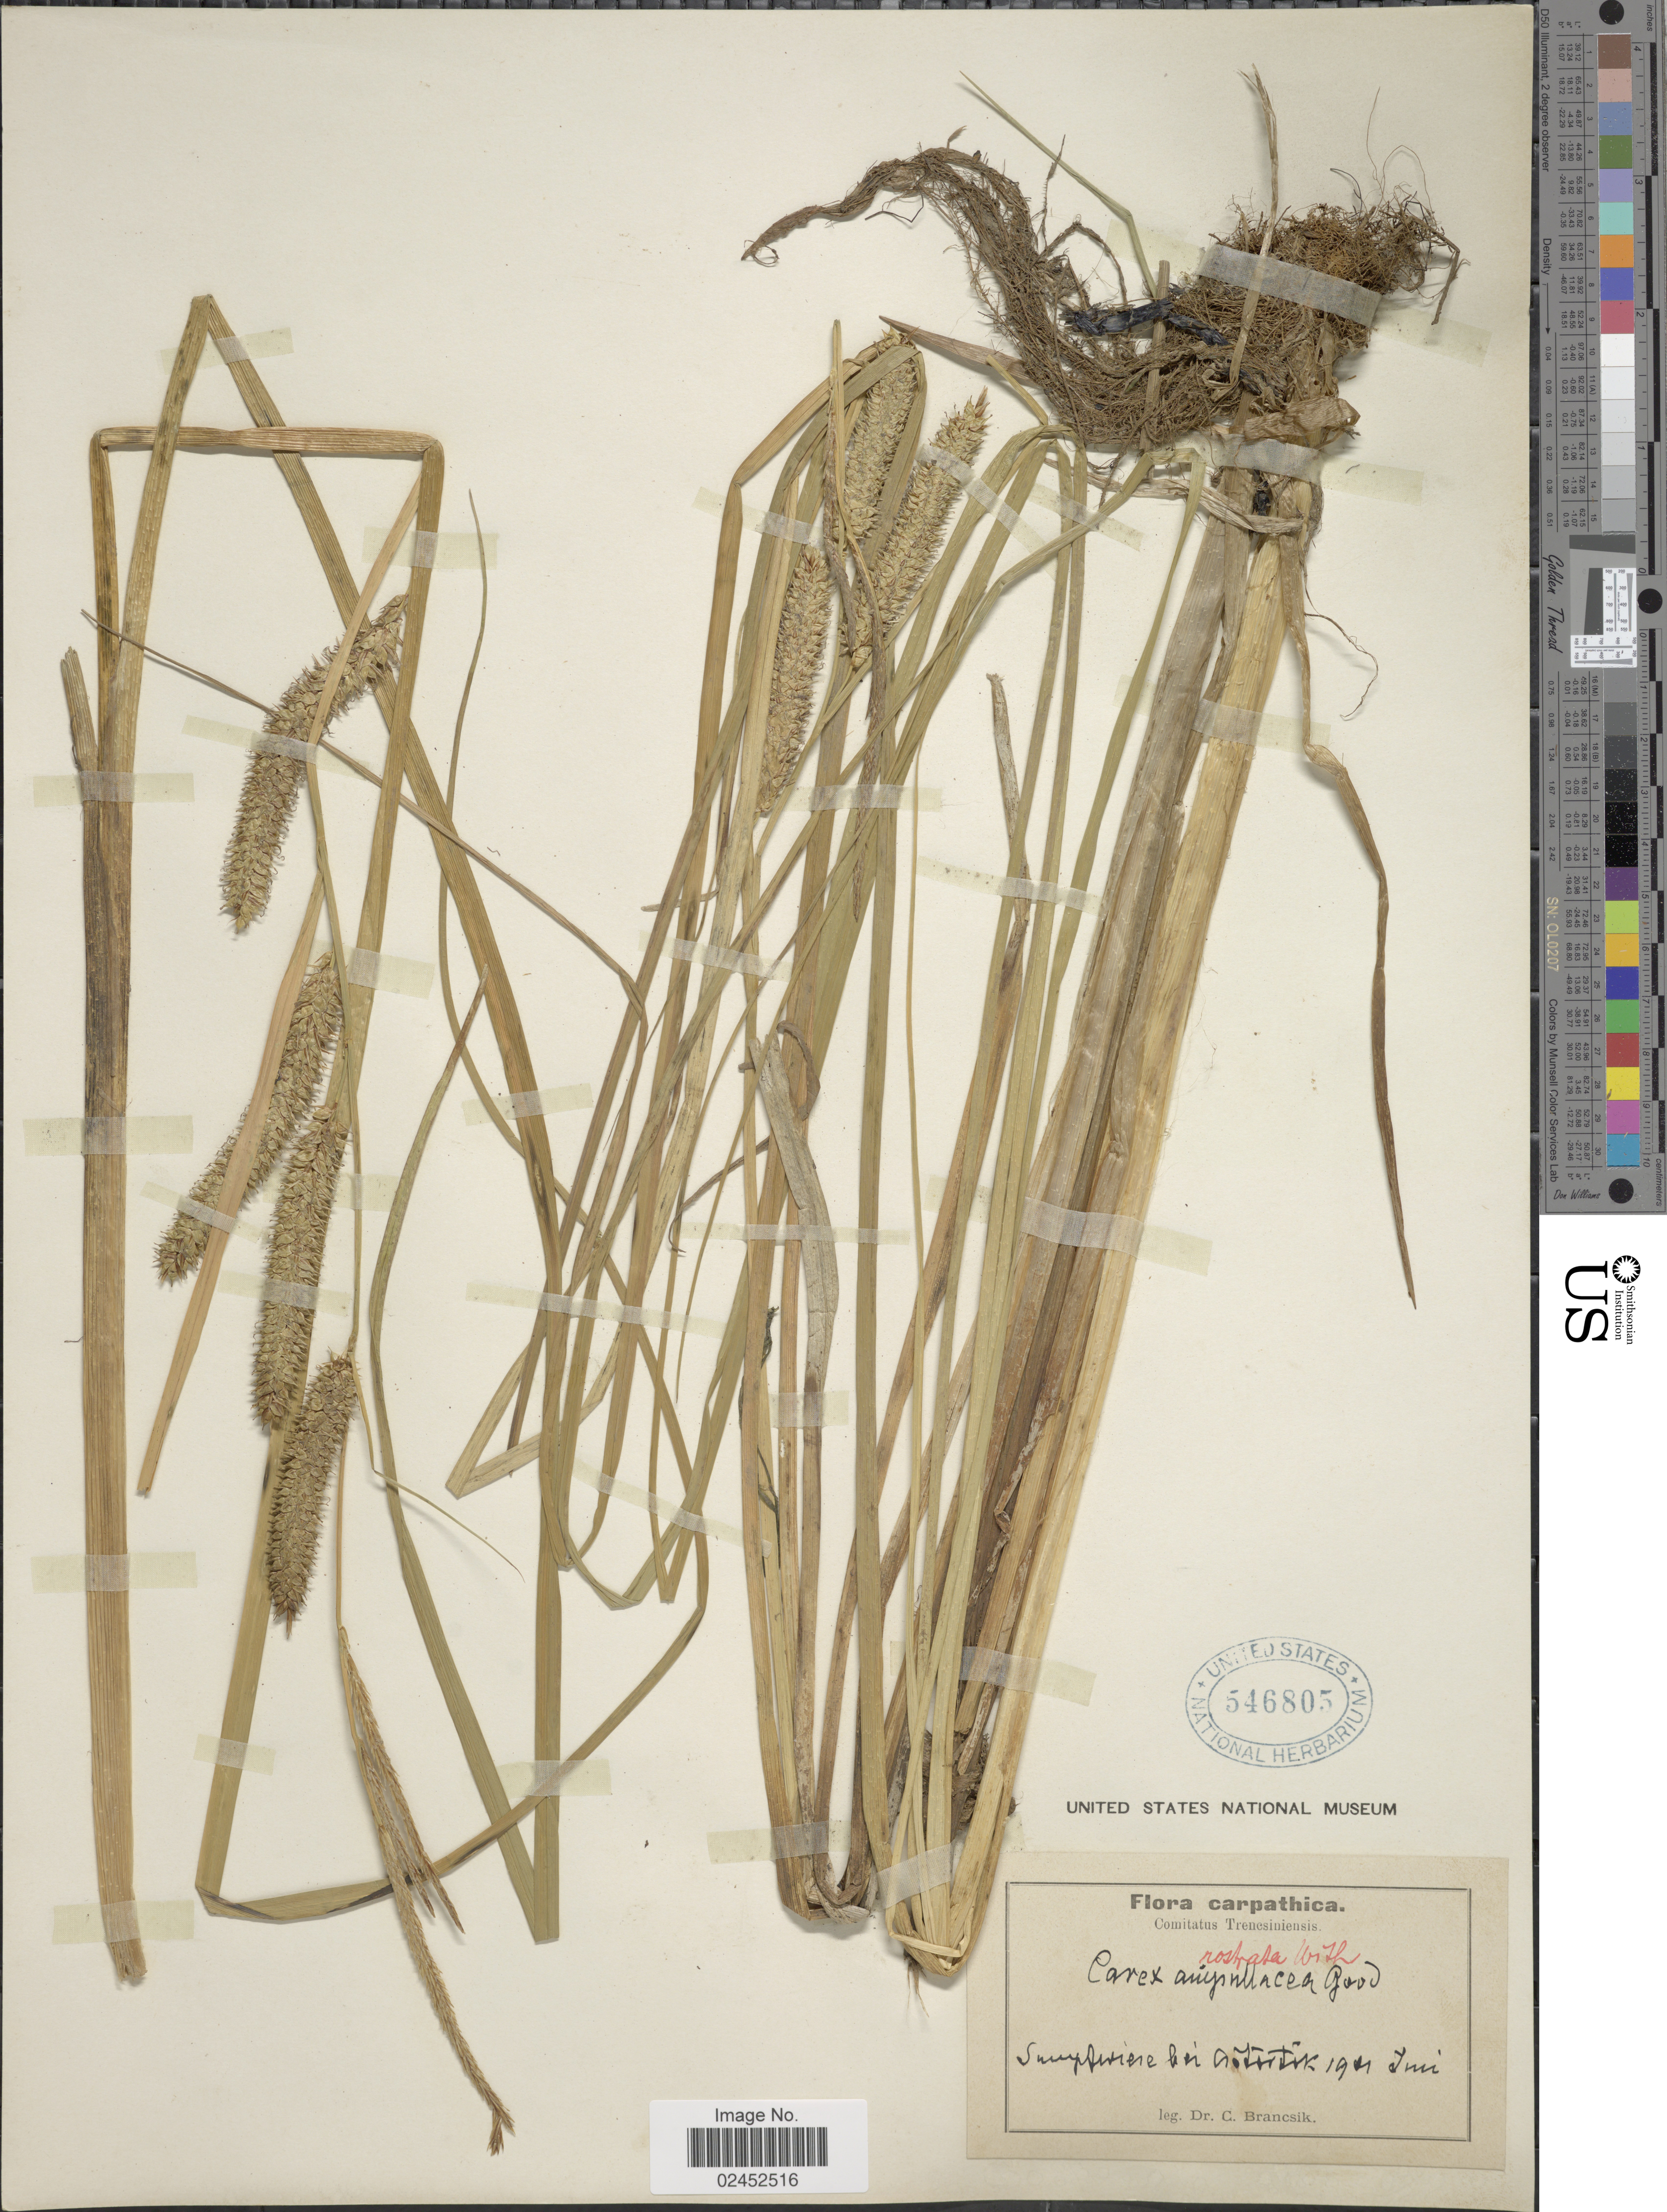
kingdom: Plantae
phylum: Tracheophyta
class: Liliopsida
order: Poales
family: Cyperaceae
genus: Carex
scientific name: Carex rostrata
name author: Stokes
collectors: C. Brancsik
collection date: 1911-06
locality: Carpathica, Comitatus Trenesiniensis, sumpfisiere bei Adordtok [interpreted]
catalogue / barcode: US 546805